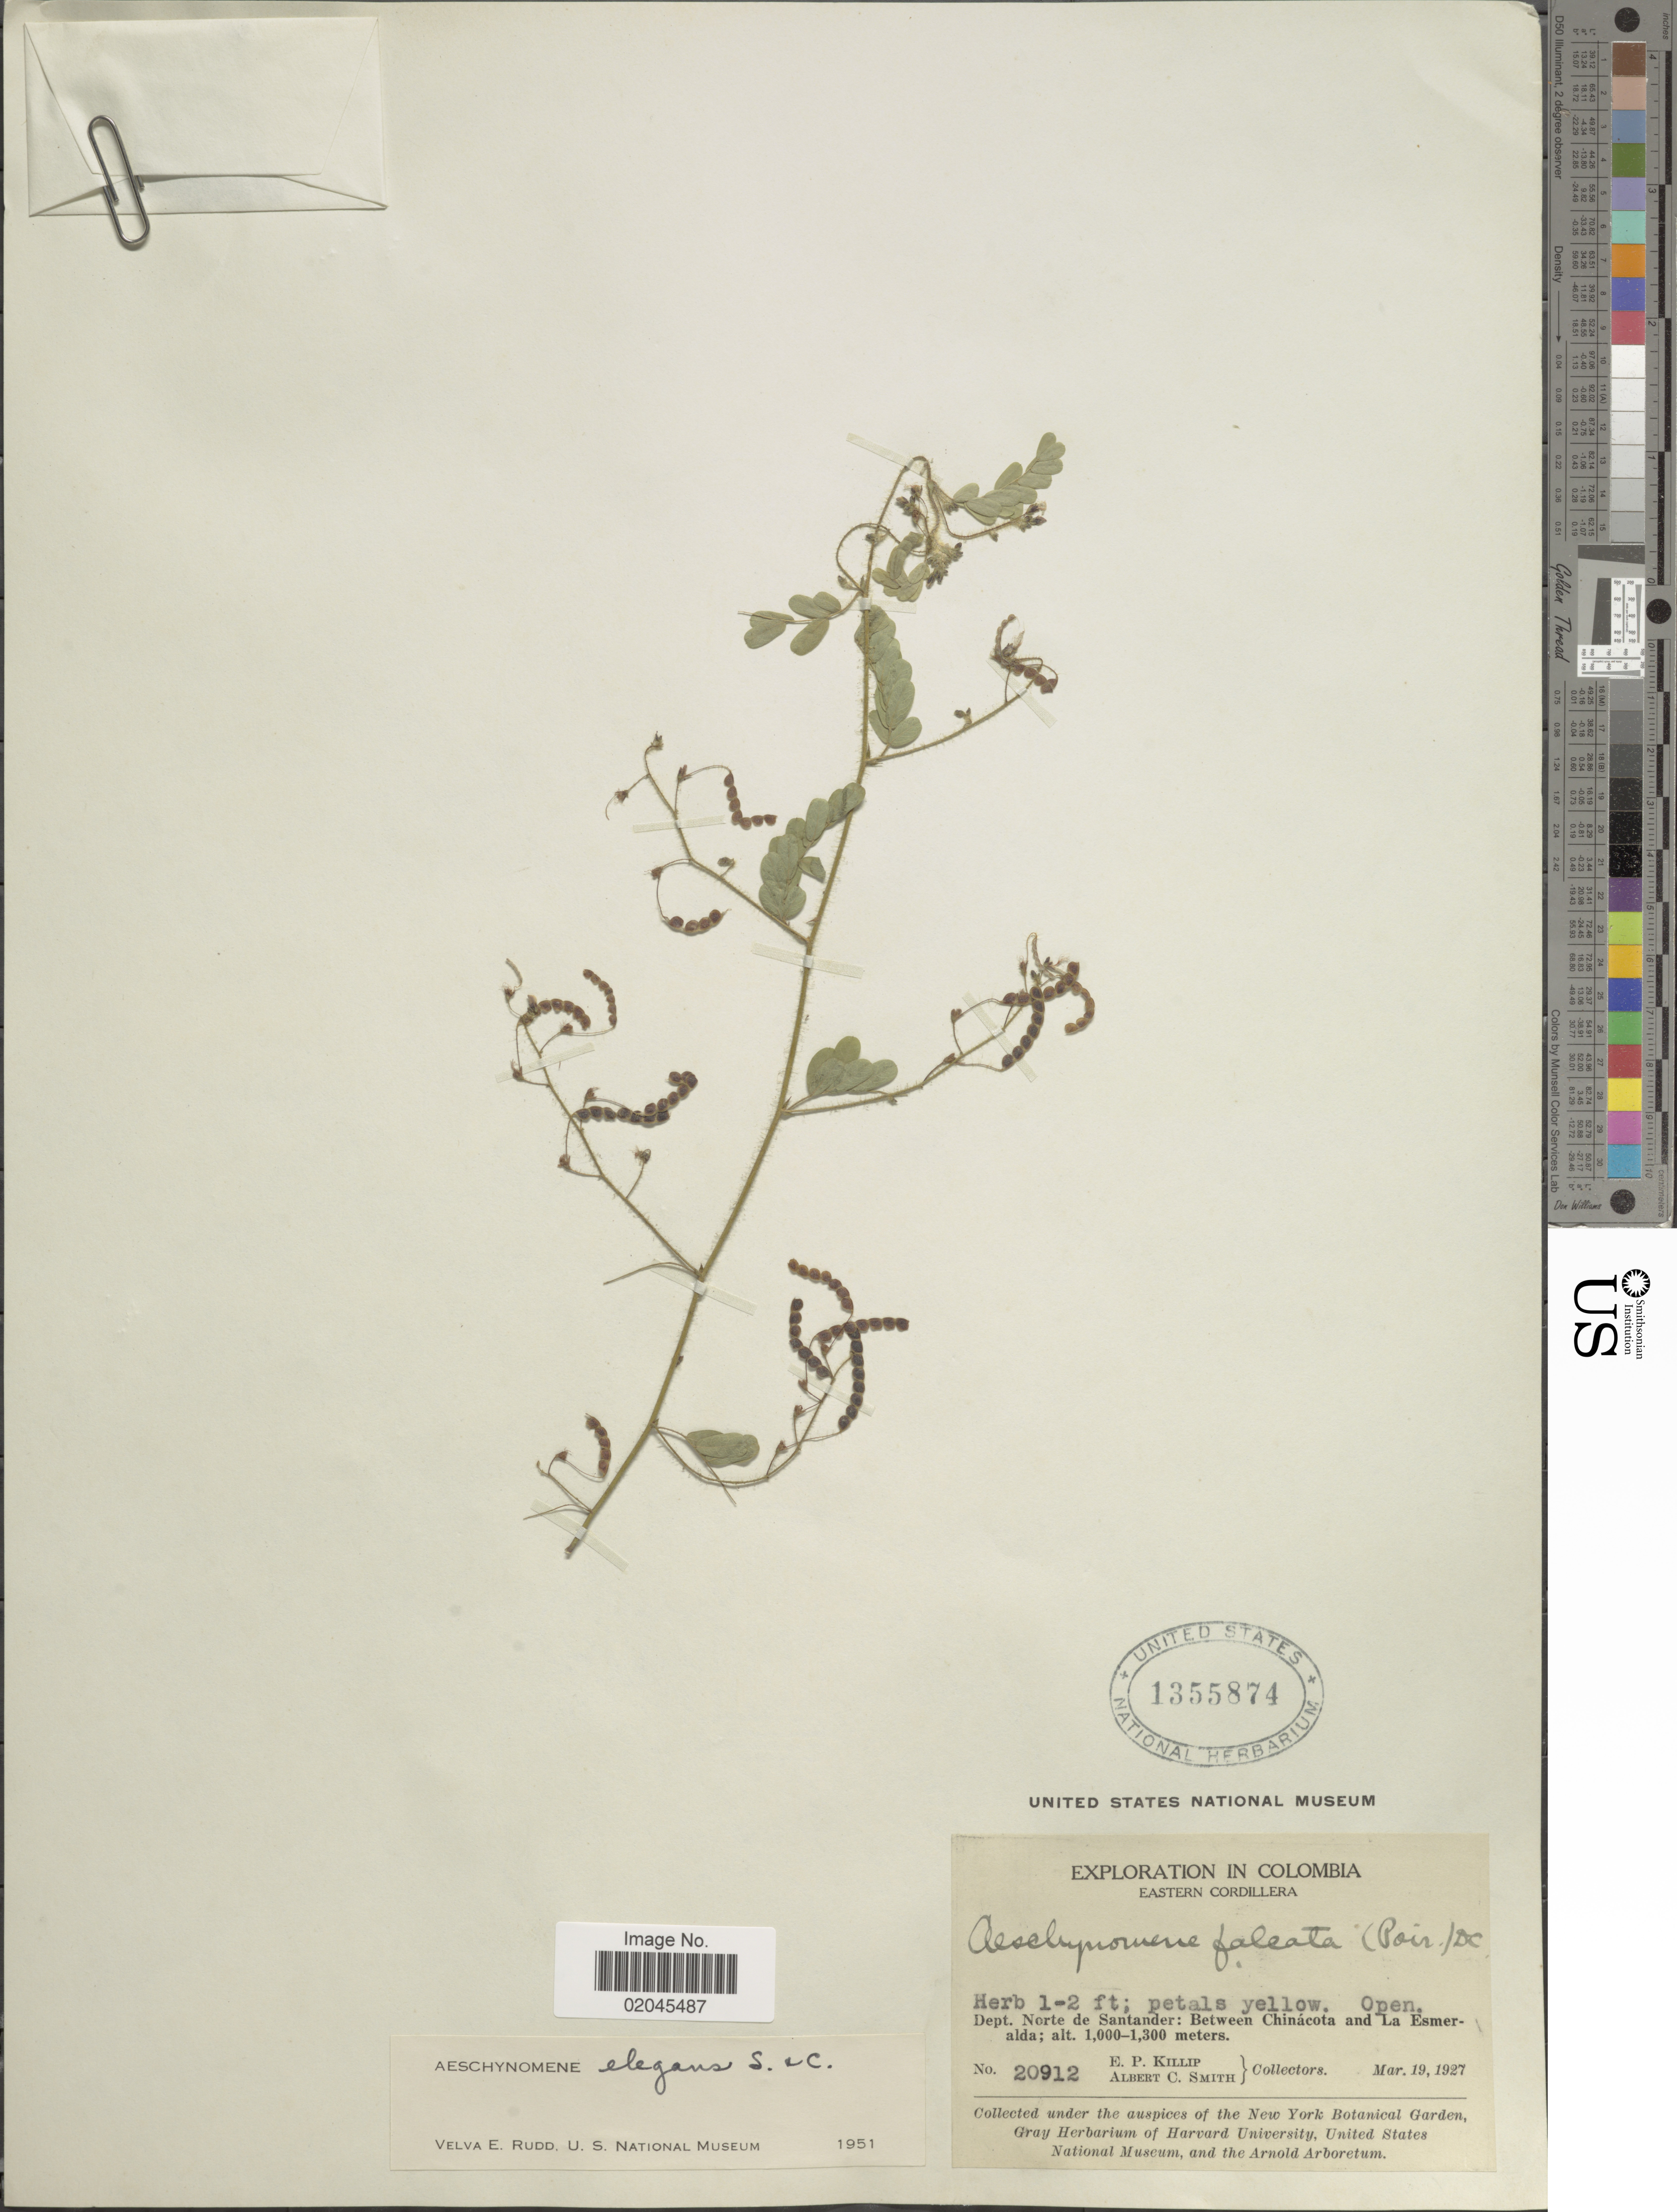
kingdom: Plantae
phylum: Tracheophyta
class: Magnoliopsida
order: Fabales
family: Fabaceae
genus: Aeschynomene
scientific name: Aeschynomene elegans var. elegans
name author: Cham. ex Schltdl.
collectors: E. P. Killip & A. C. Smith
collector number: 20912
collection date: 1927-03-19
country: Colombia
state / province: Norte de Santander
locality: Eastern Cordillera, Dept. Norte de Santander: Between Chinacota and La Esmeralda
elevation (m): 1000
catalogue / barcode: US 1355874